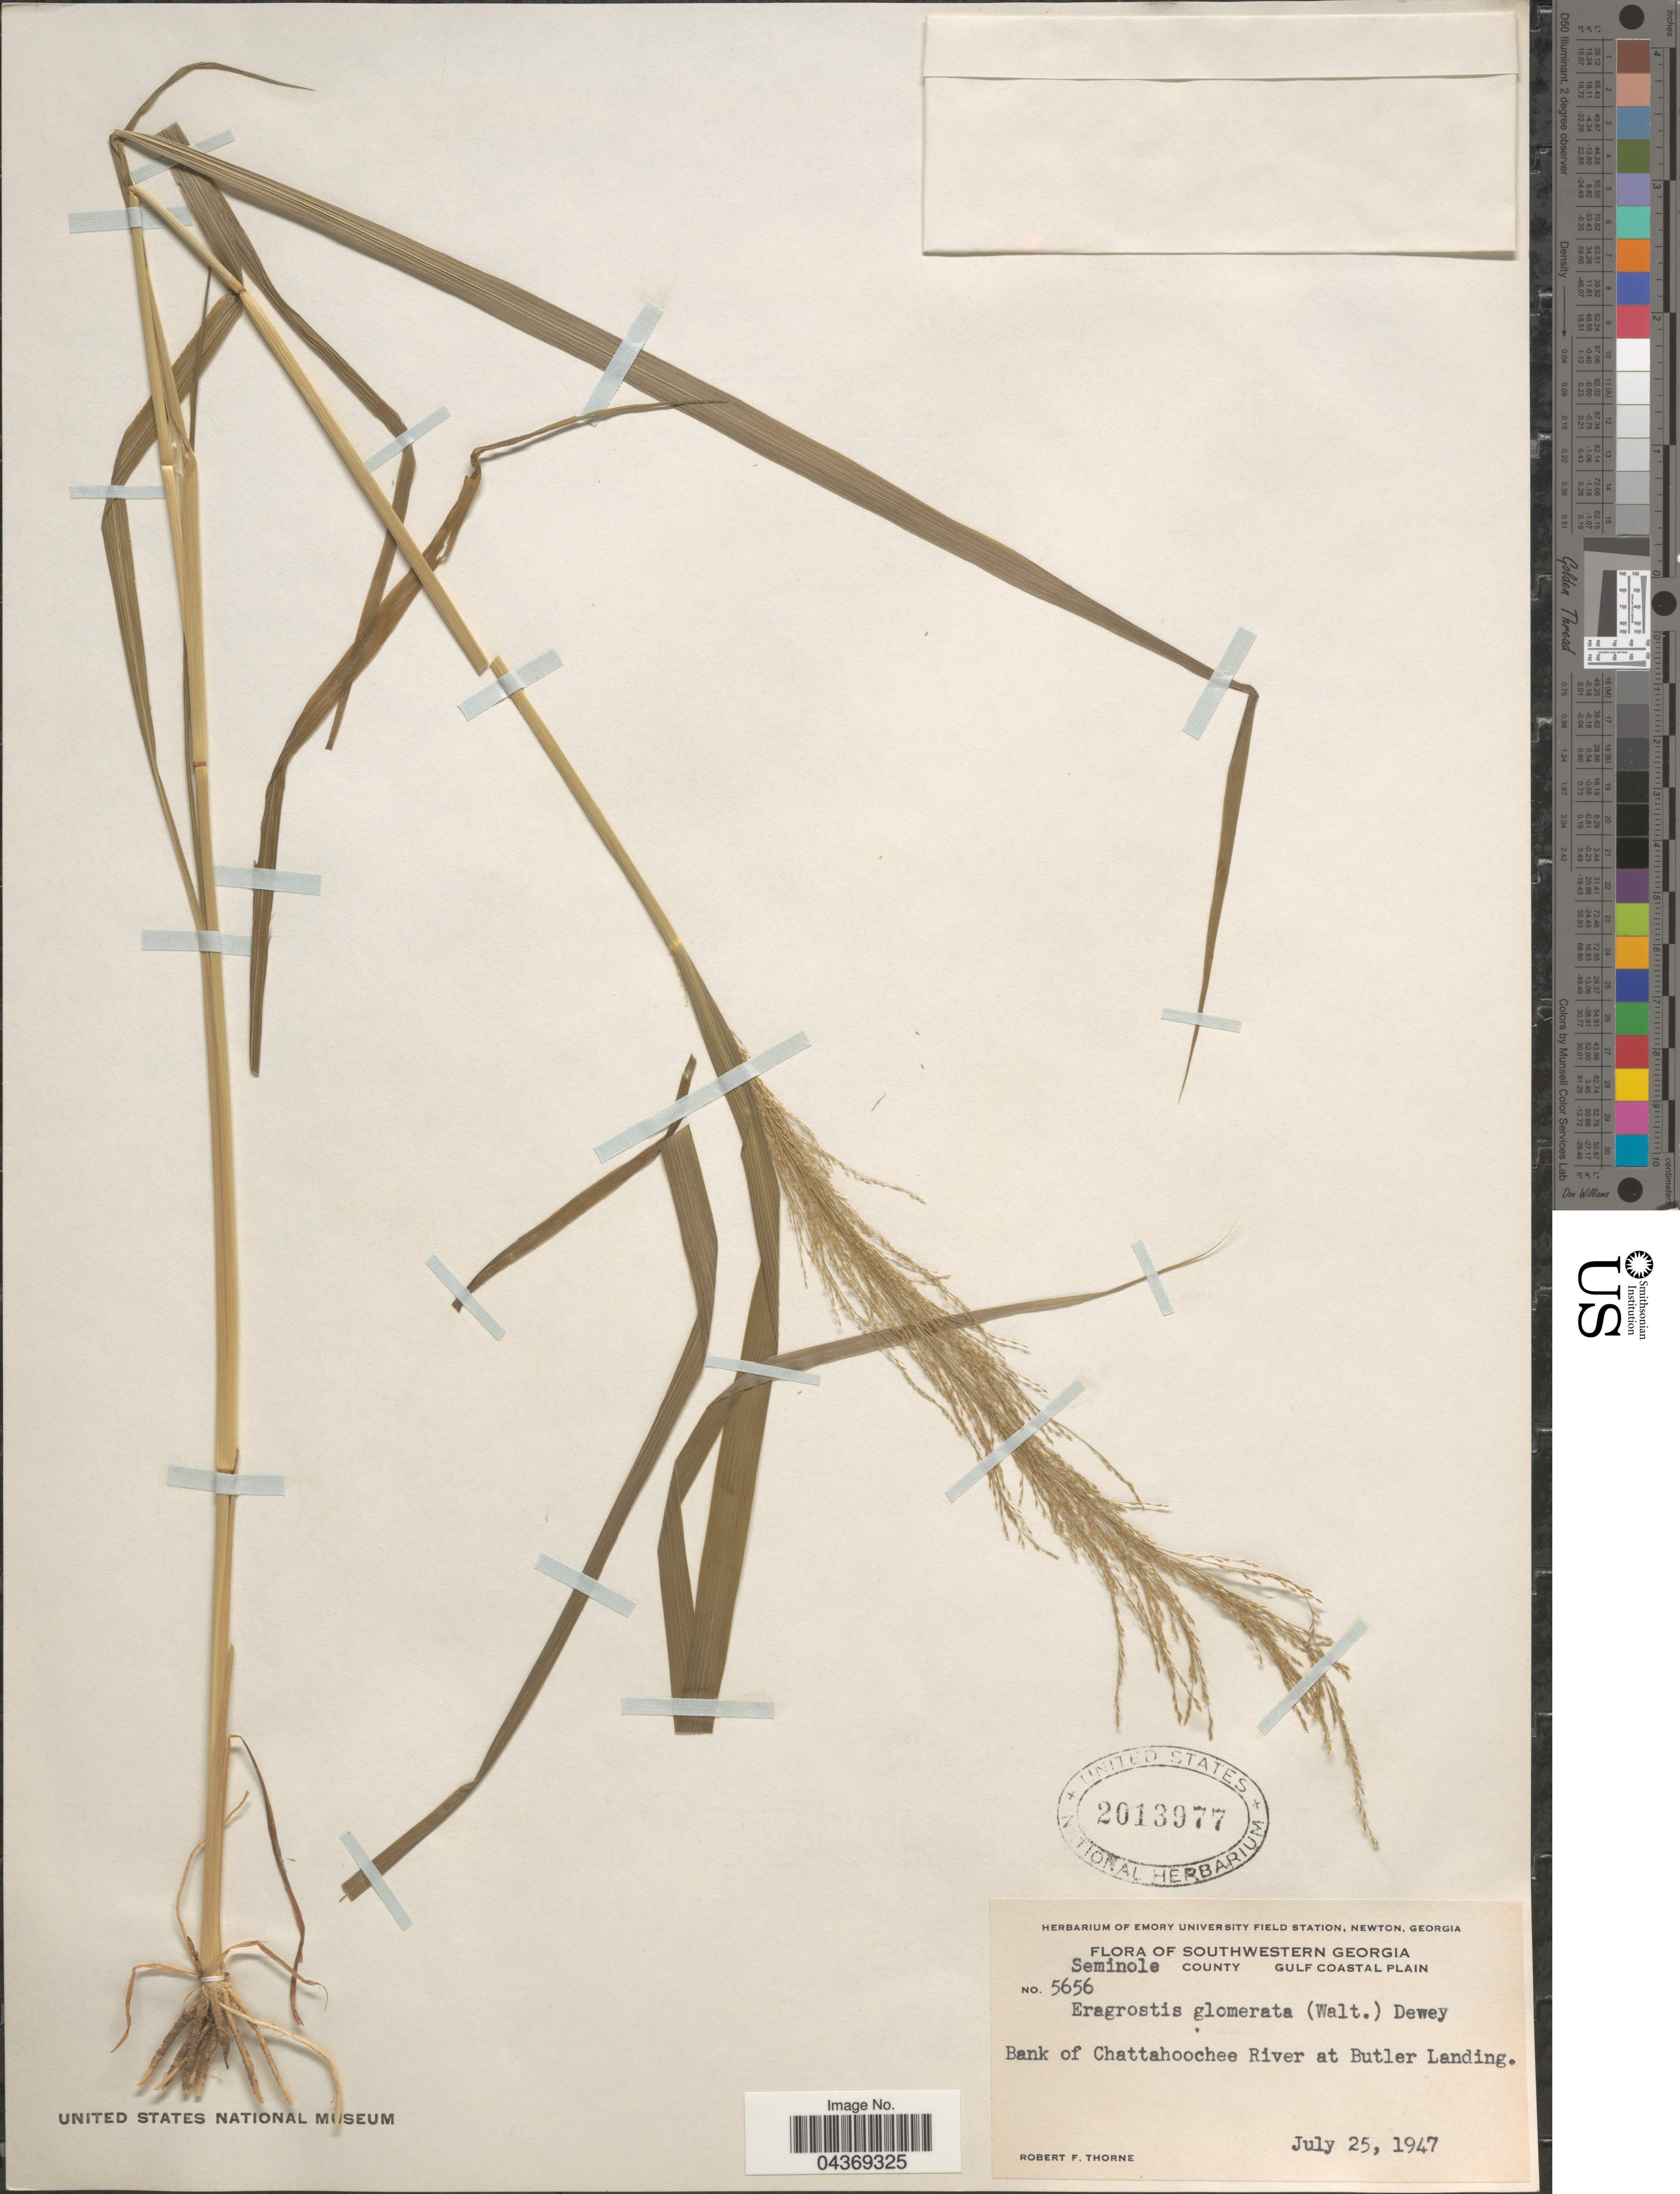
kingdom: Plantae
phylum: Tracheophyta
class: Liliopsida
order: Poales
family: Poaceae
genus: Eragrostis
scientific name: Eragrostis japonica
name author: (Thunb.) Trin.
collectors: R. F. Thorne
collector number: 5656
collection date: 1947-07-25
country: United States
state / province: Georgia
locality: Southwestern Georgia. Seminole County. Gulf Coastal Plain. Bank of Chattahoochee River at Butler Landing.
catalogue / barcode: US 2013977